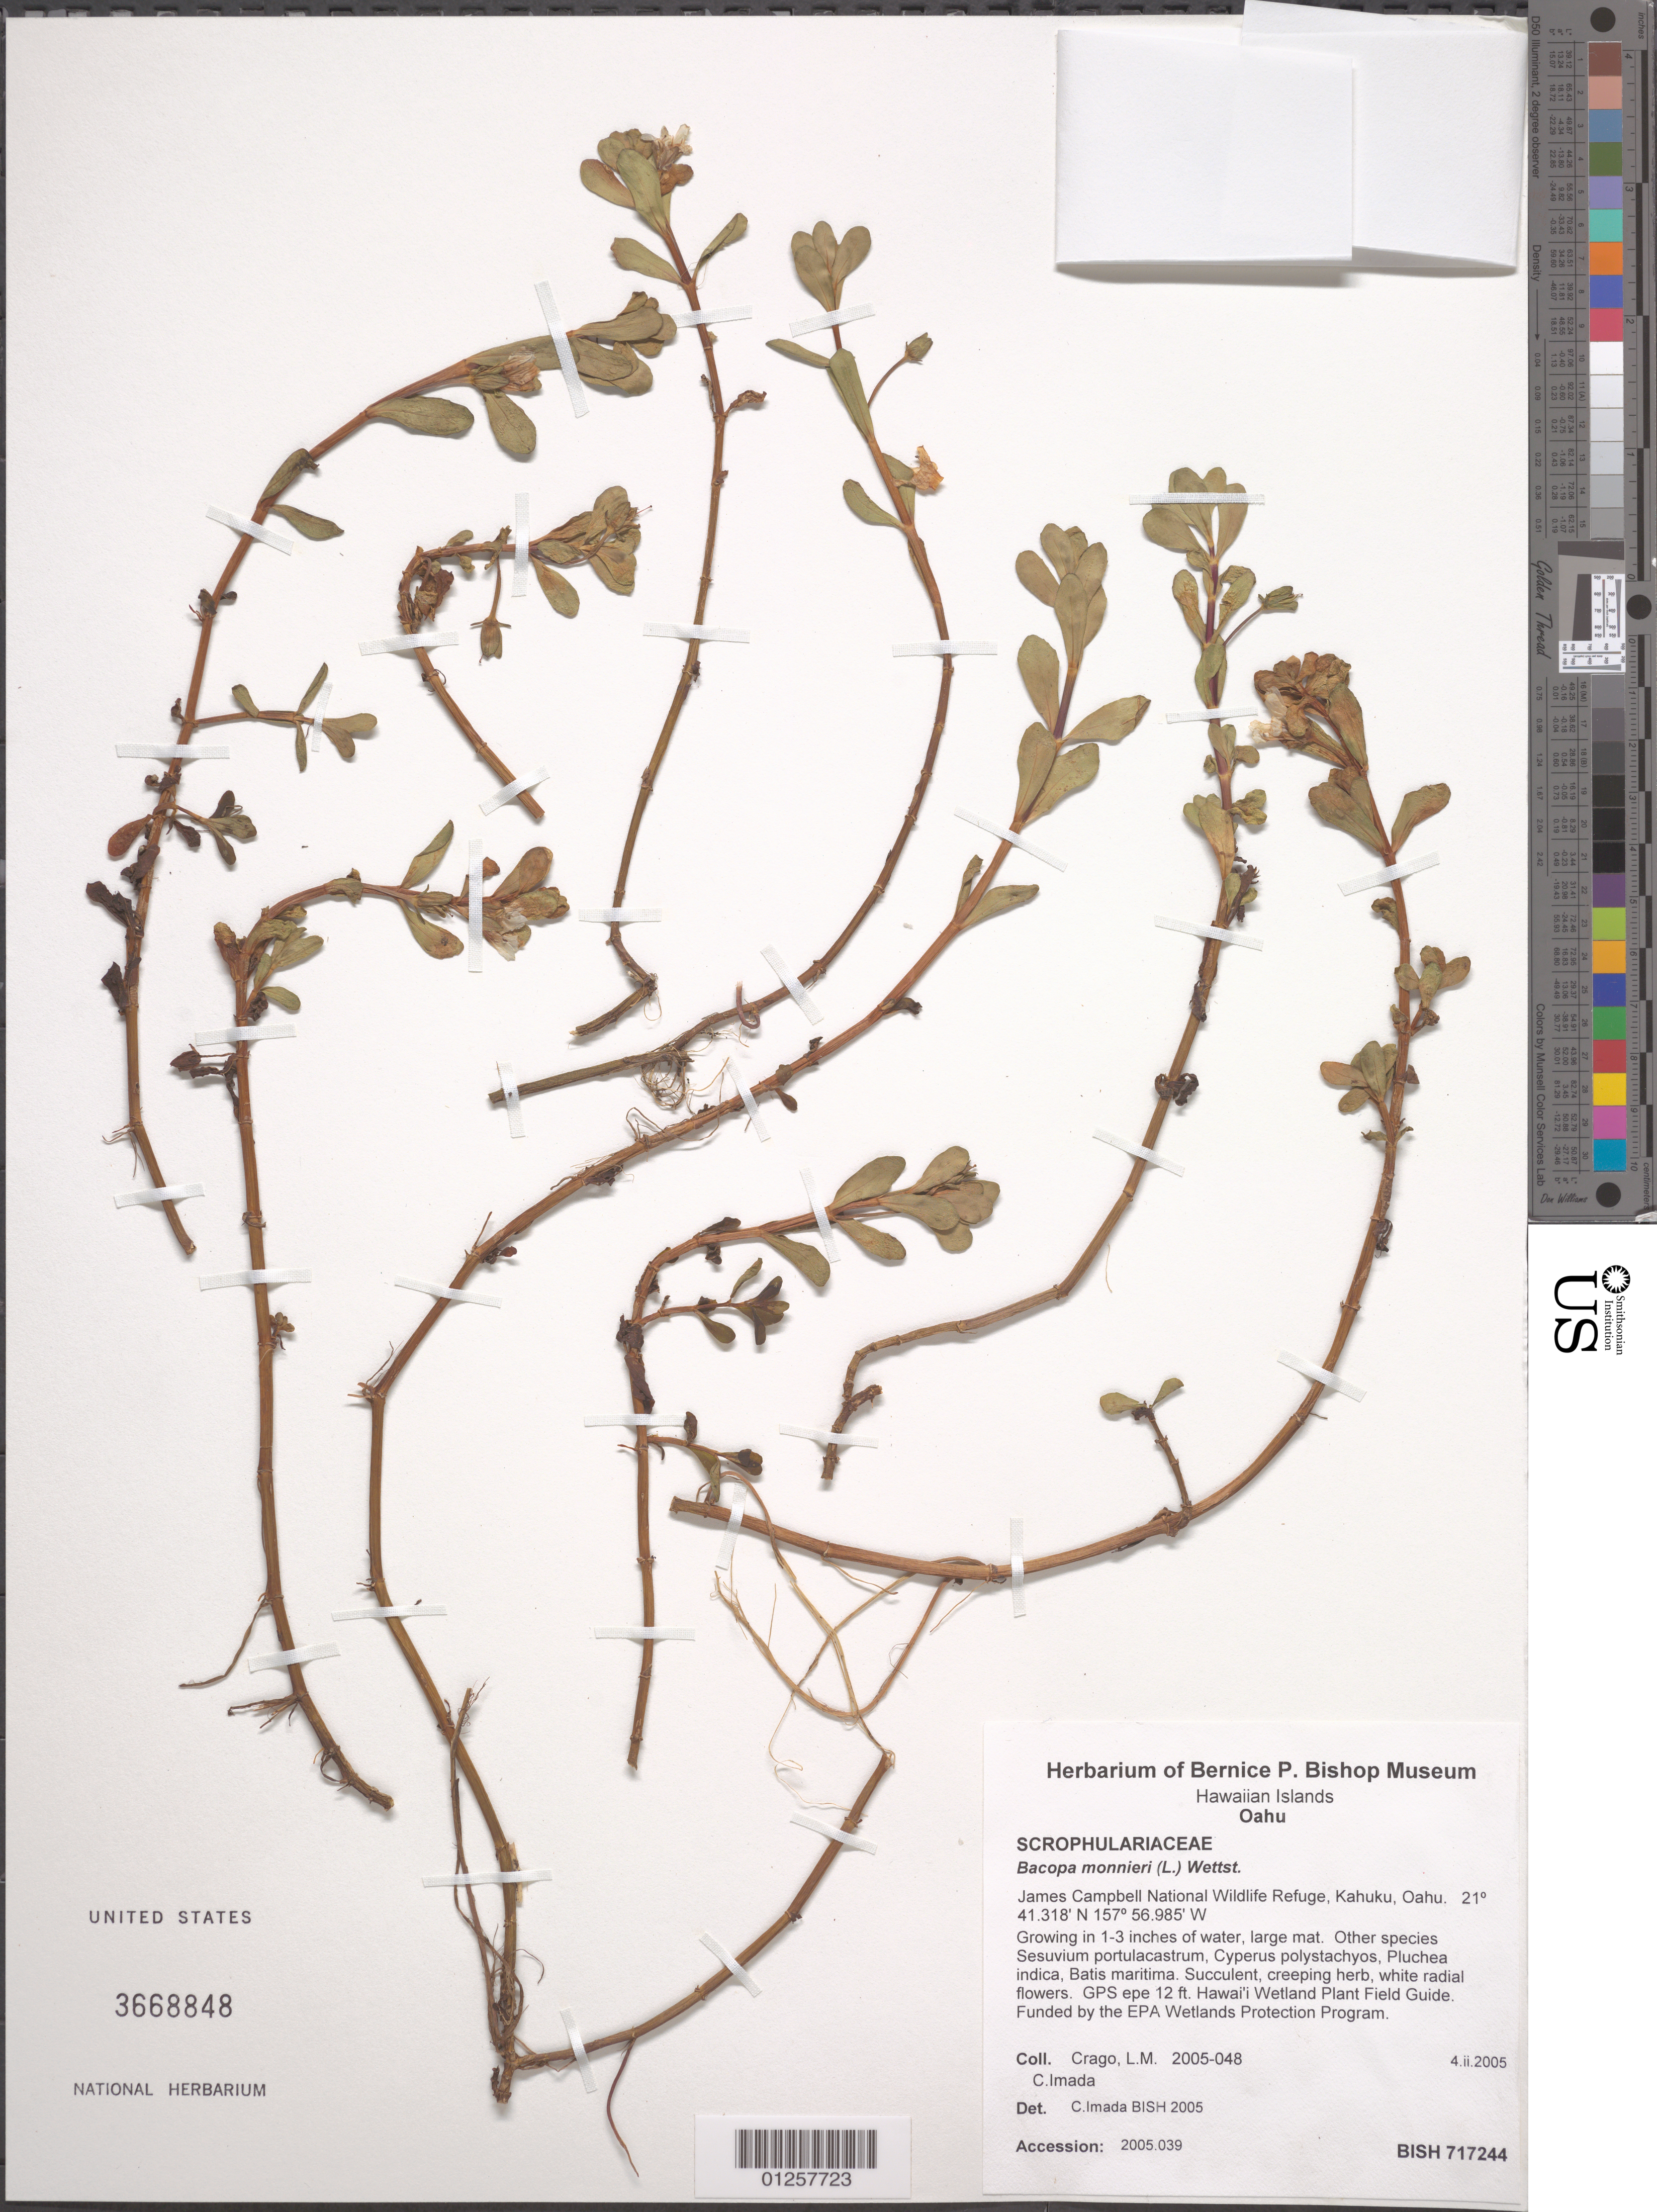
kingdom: Plantae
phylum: Tracheophyta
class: Magnoliopsida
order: Lamiales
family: Plantaginaceae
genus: Bacopa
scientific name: Bacopa monnieri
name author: (L.) Wettst.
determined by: Imada, C.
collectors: L. Crago & C. Imada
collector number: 2005-048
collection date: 2005-02-04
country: United States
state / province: Hawaii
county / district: Honolulu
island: Oahu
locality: Kahuku, James Campbell National Wildlife Refuge.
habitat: Growing in 1-3 inches of water.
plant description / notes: Accession: 2005.039.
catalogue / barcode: US 3668848